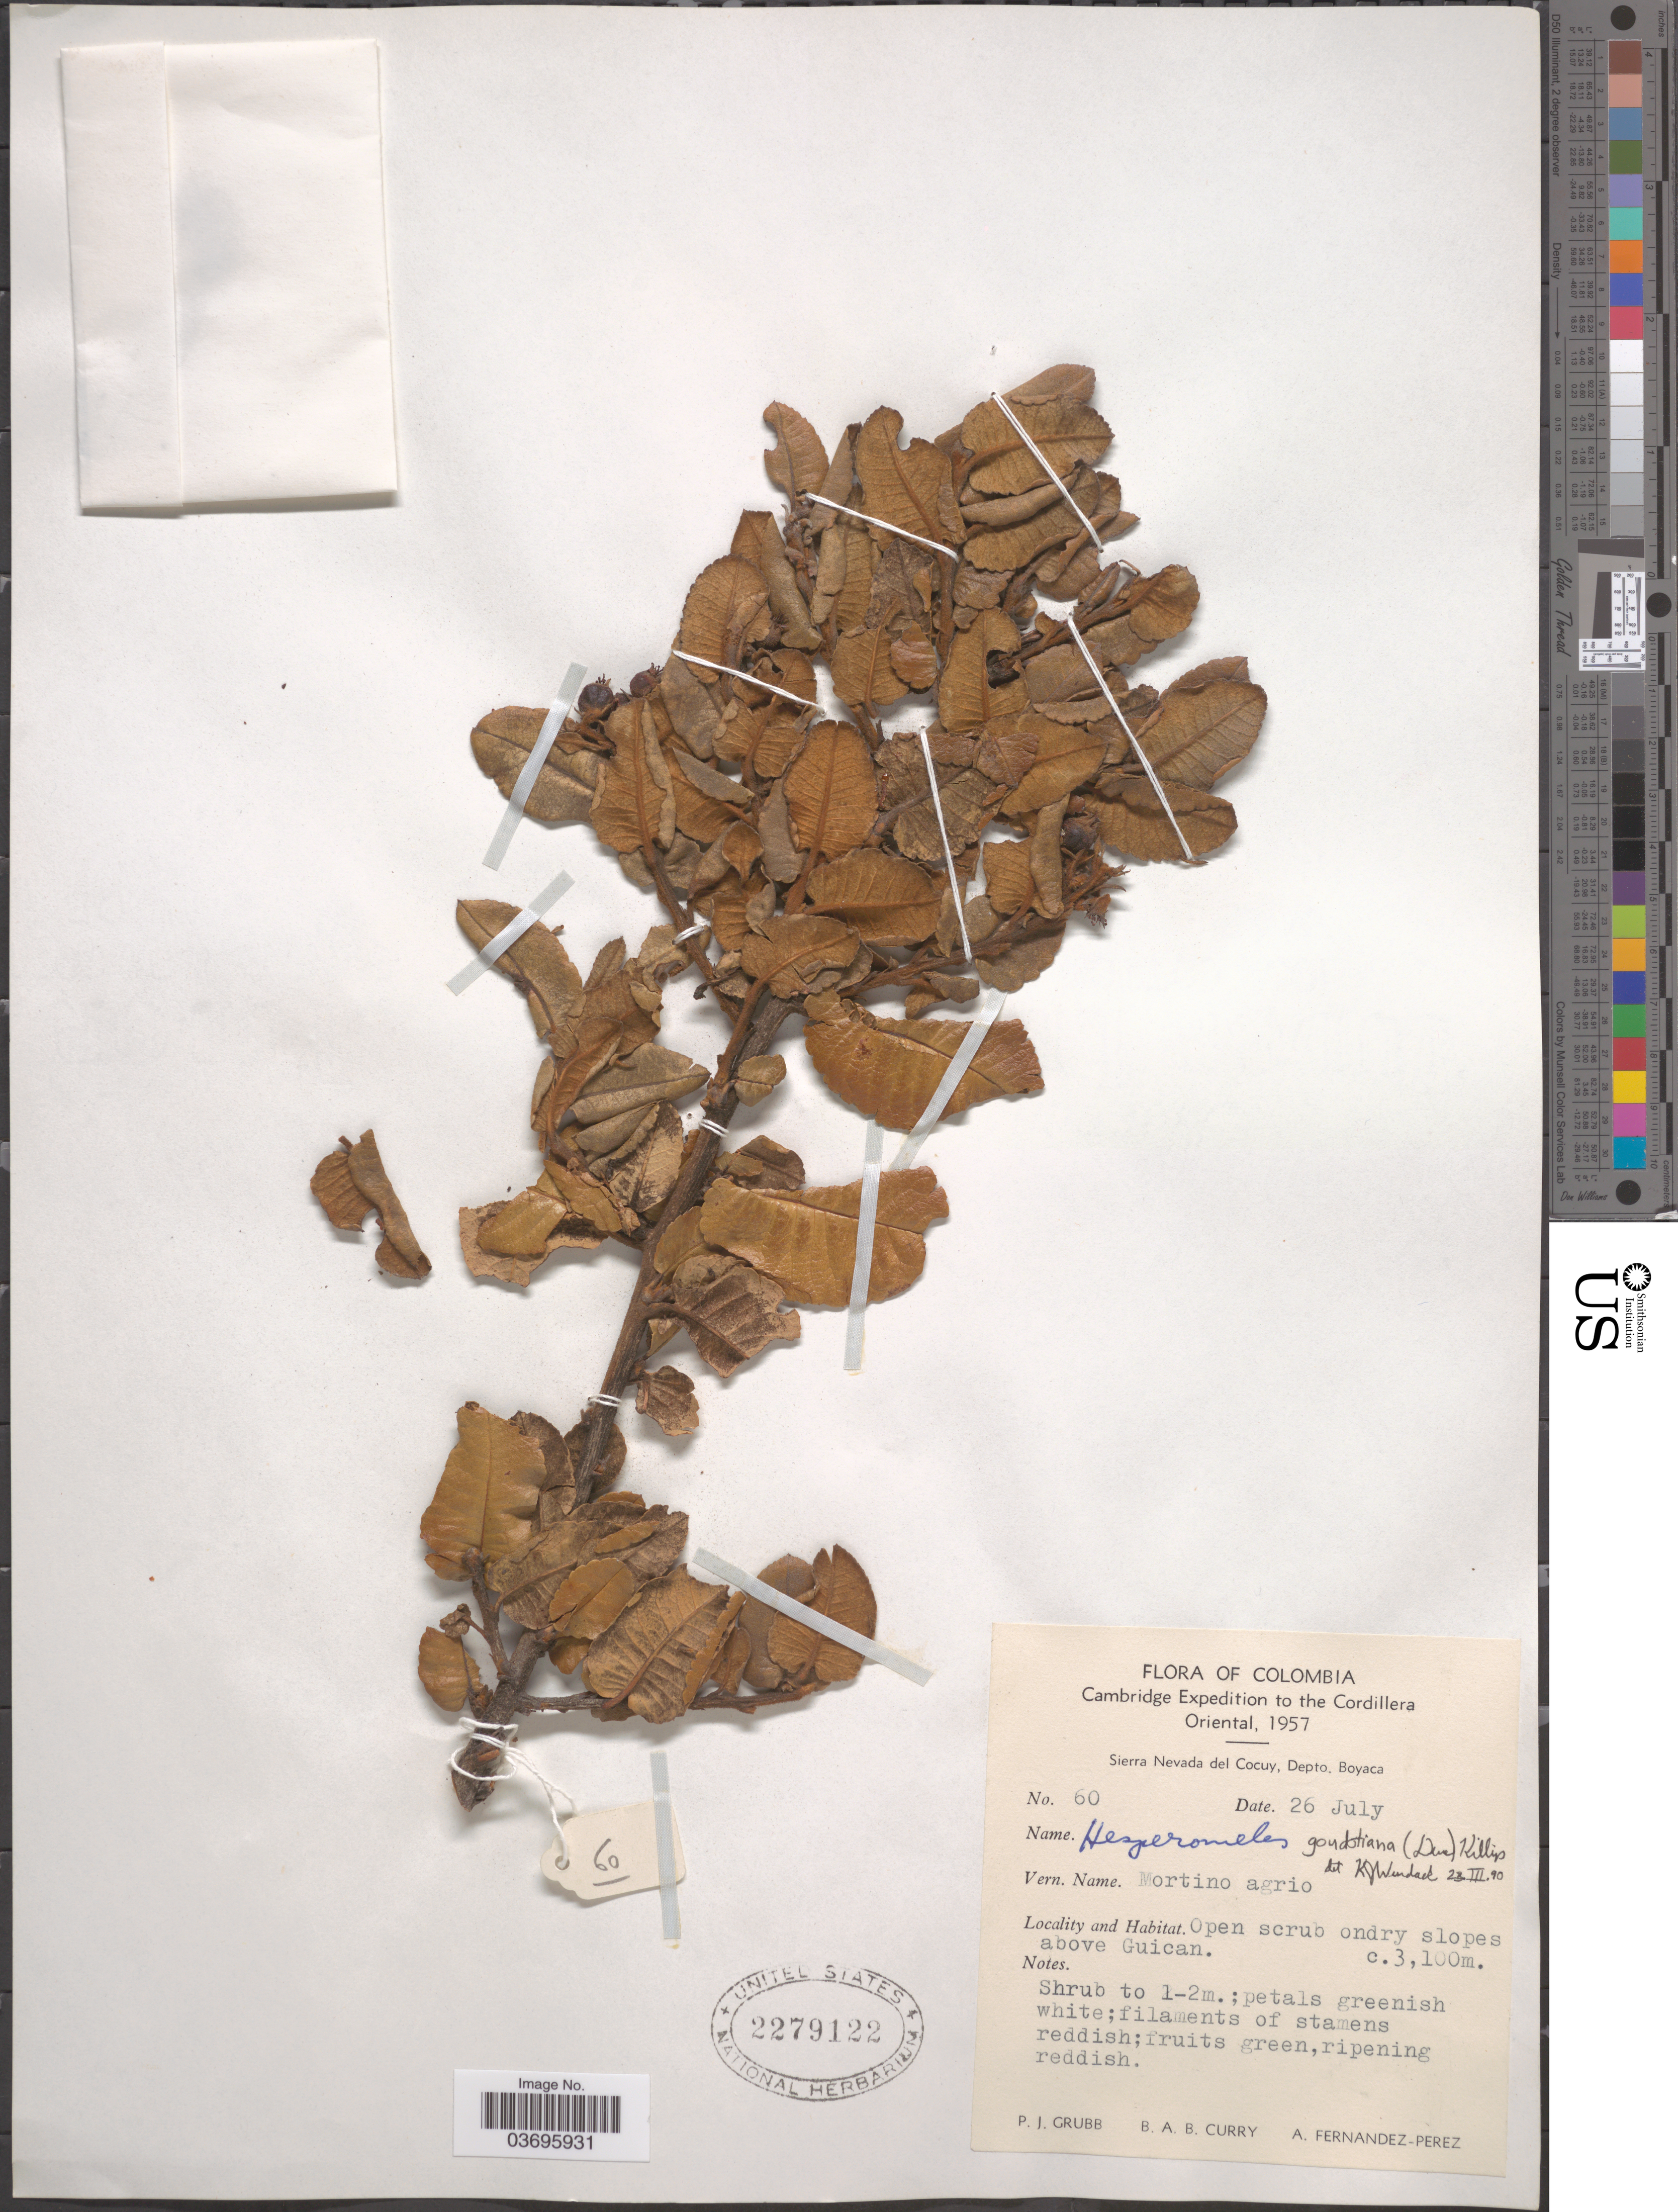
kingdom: Plantae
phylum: Tracheophyta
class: Magnoliopsida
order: Rosales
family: Rosaceae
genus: Hesperomeles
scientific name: Hesperomeles goudotiana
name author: Killip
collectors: P. J. Grubb, B. A. B. Curry & A. Fernández-Pérez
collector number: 60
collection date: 1957-07-26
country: Colombia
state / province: Boyacá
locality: Cordillera Oriental. Sierra Nevada del Cocuy, Depto. Boyaca. Above Guican.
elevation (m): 3100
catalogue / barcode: US 2279122